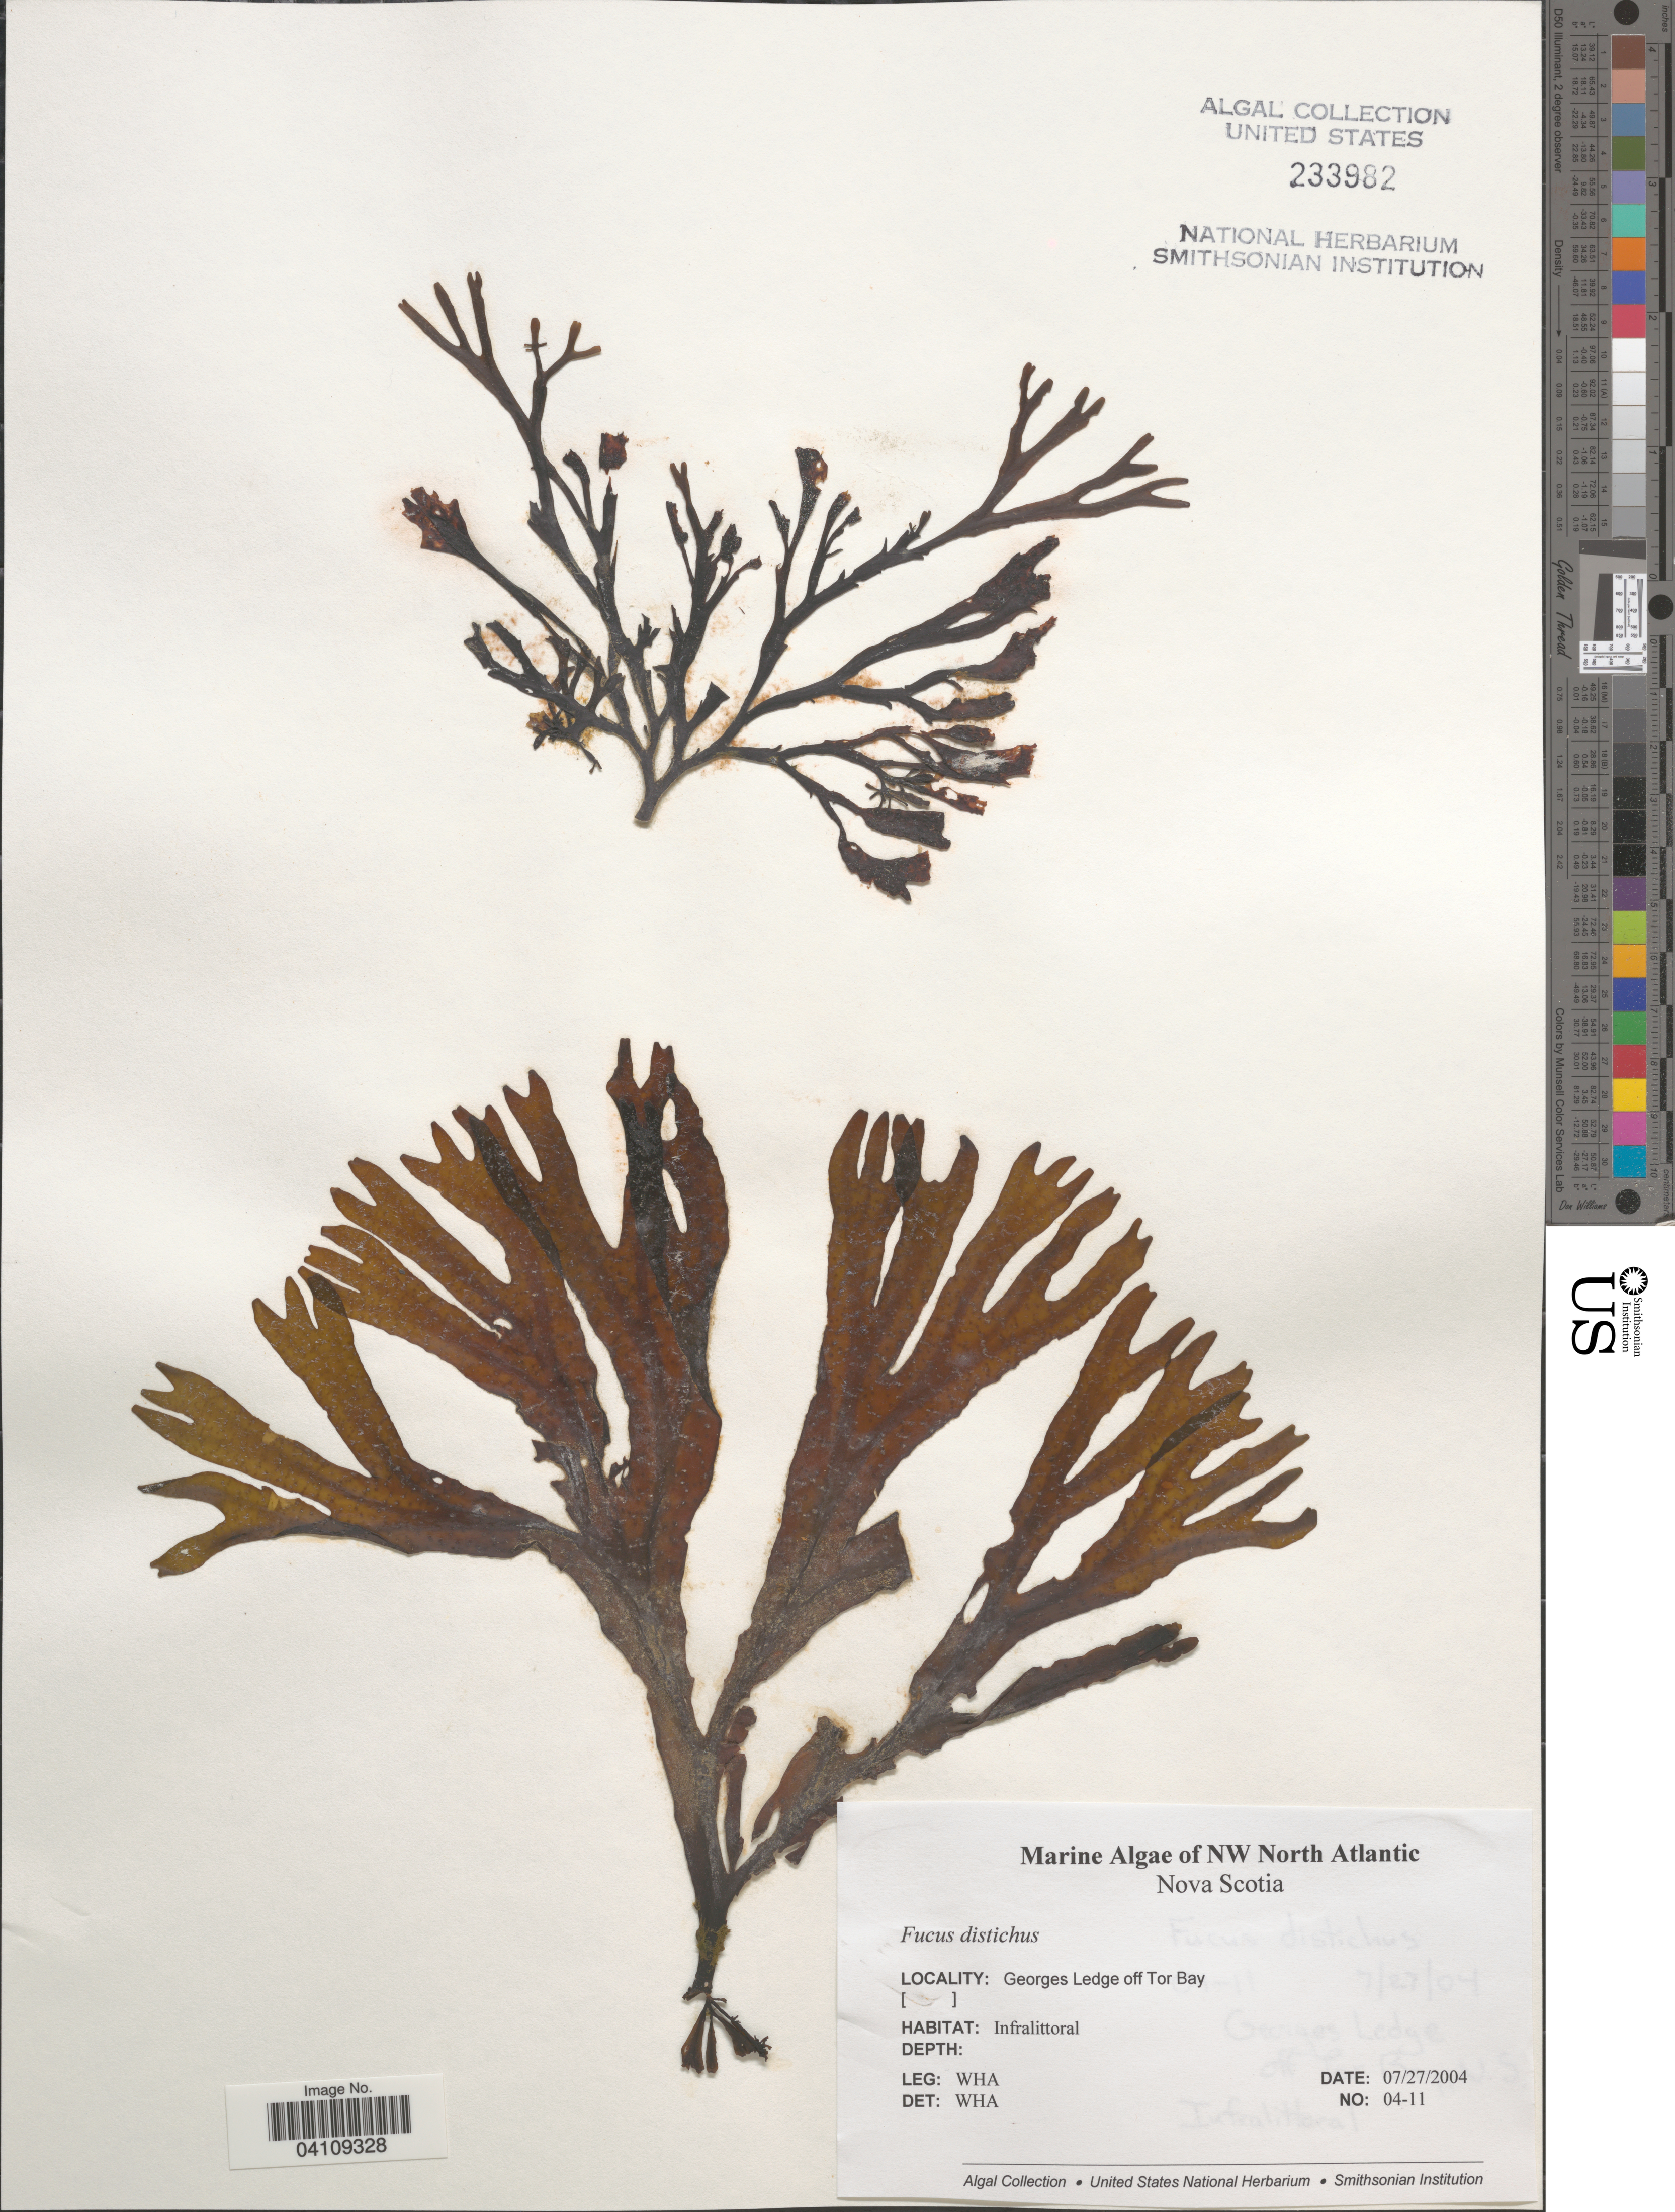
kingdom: Chromista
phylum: Ochrophyta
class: Phaeophyceae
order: Fucales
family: Fucaceae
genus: Fucus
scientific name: Fucus distichus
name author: L.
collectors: W. H. Adey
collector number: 04-11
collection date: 2004-07-27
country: Canada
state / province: Nova Scotia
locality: NW North Atlantic. Georges Ledge off Tor Bay.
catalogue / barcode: US 233982